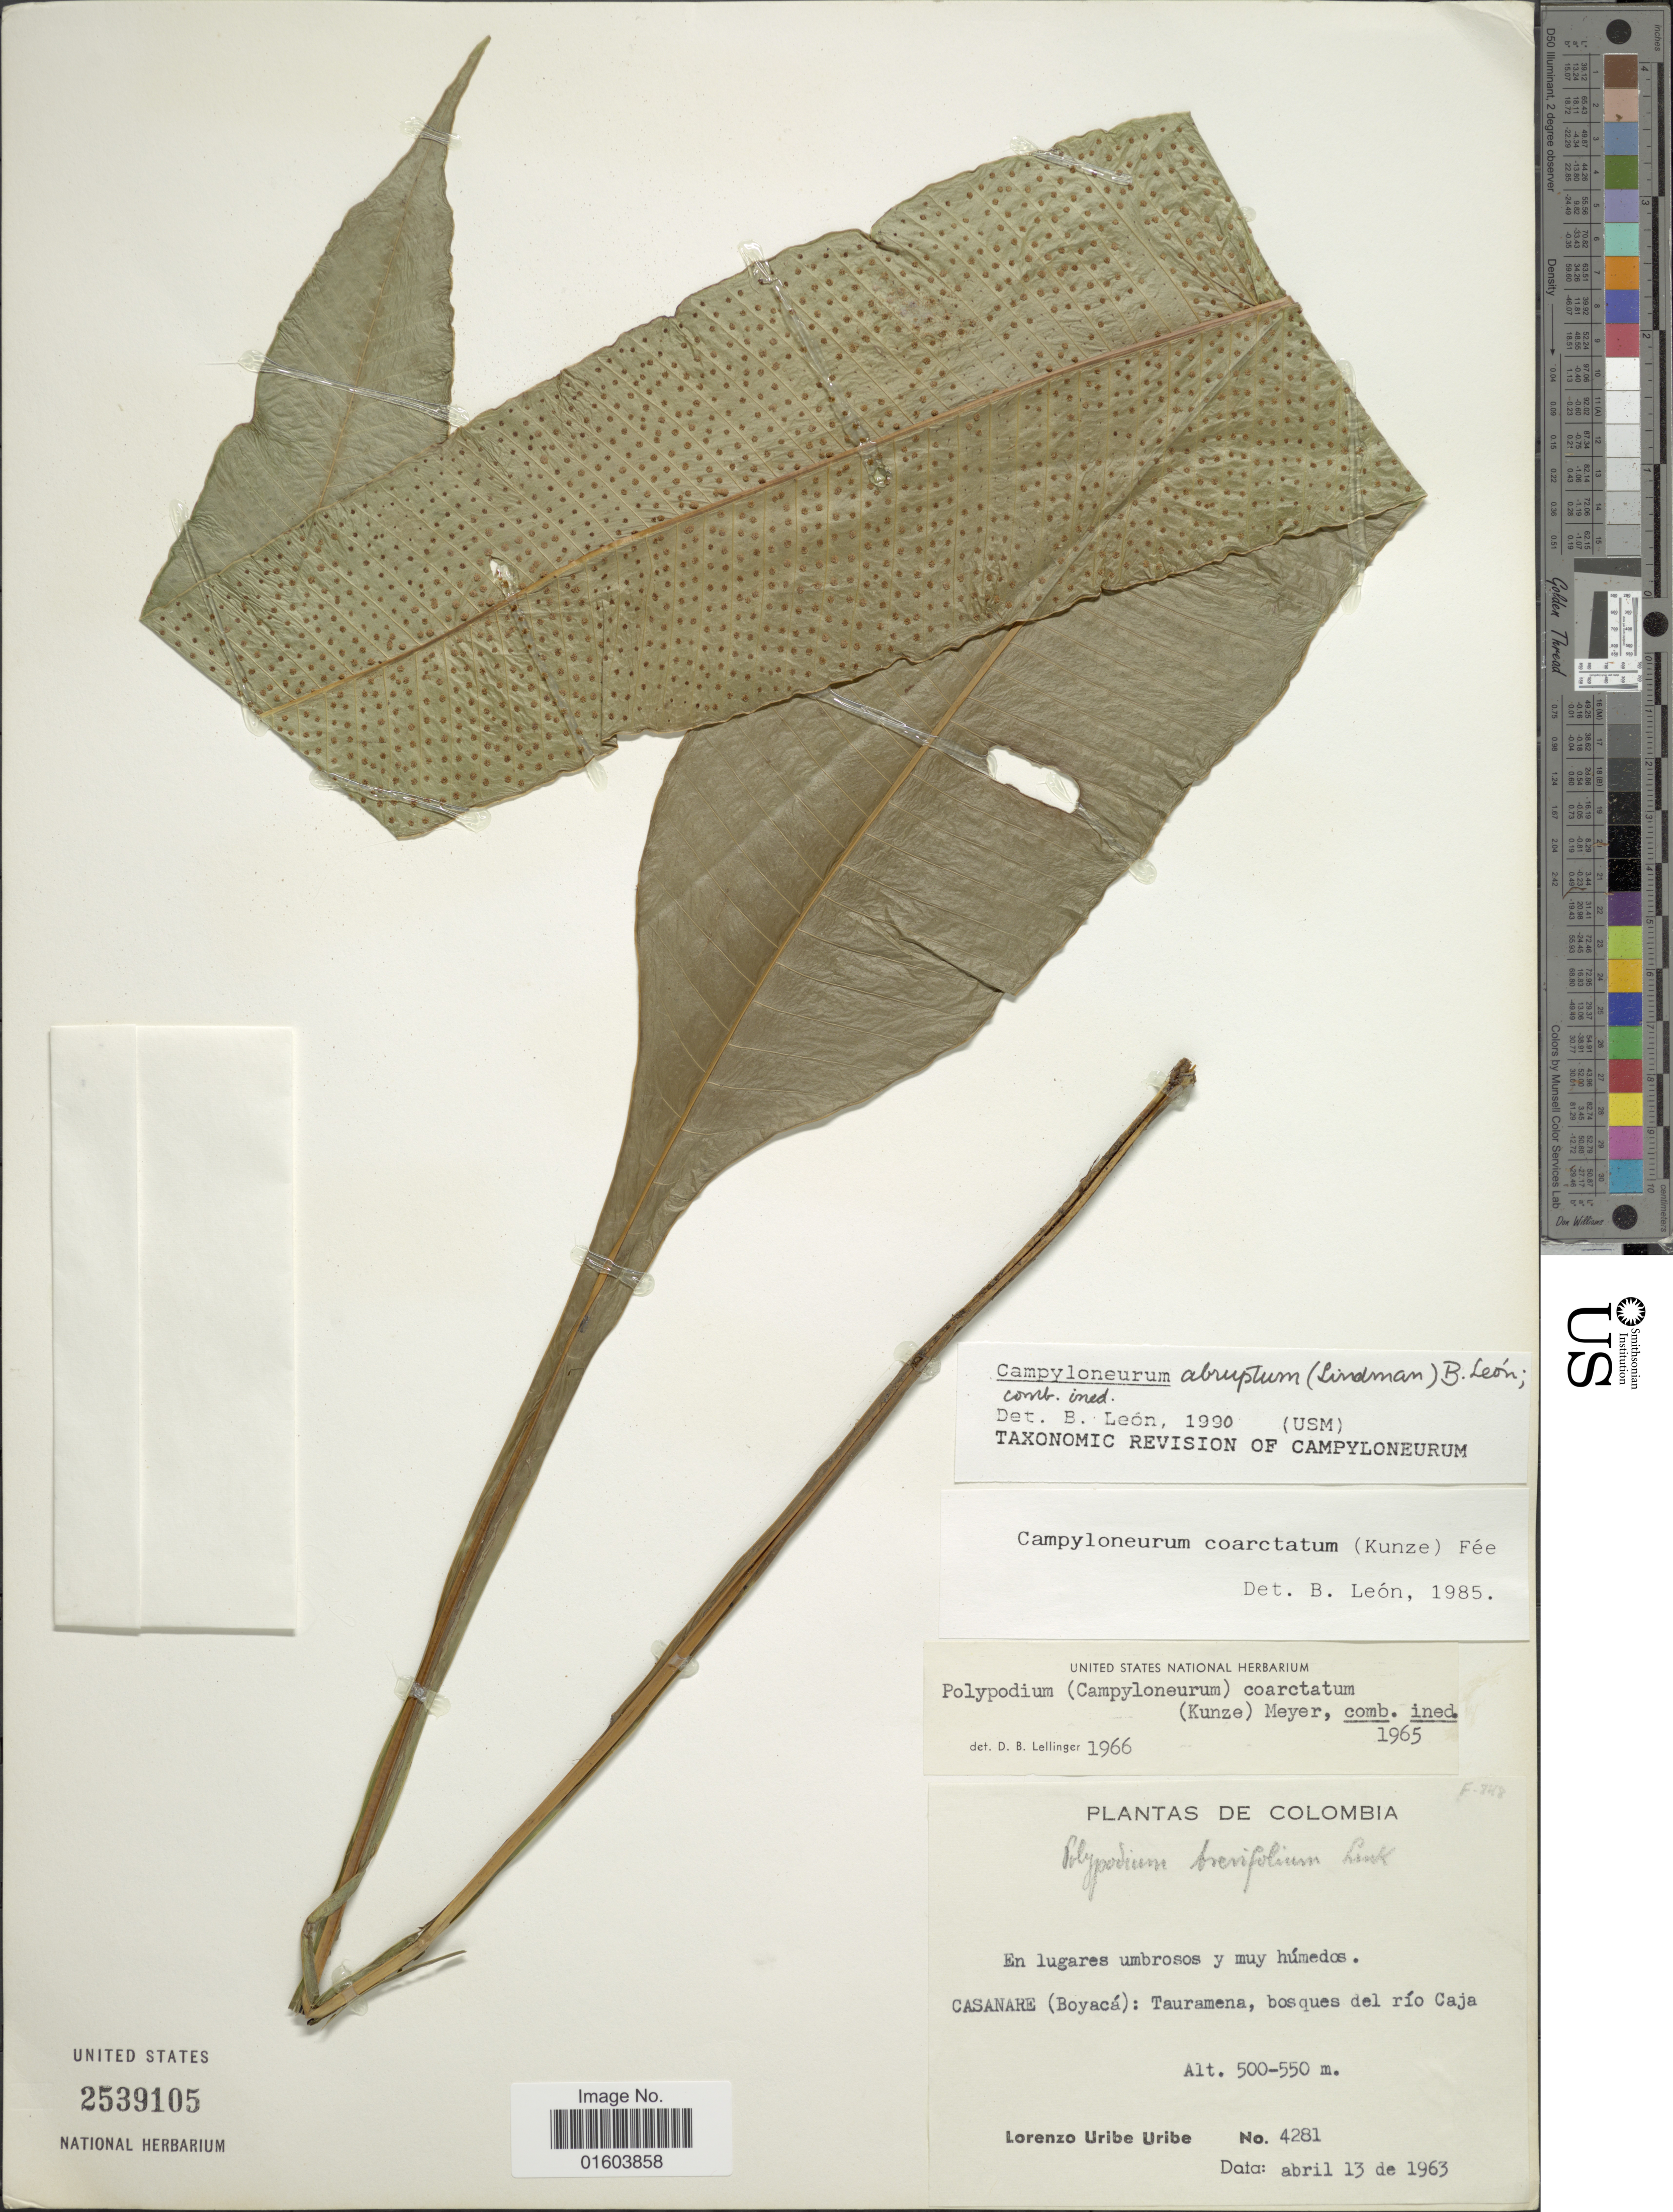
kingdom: Plantae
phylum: Tracheophyta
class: Polypodiopsida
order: Polypodiales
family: Polypodiaceae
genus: Campyloneurum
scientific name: Campyloneurum abruptum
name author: (Lindm.) B. León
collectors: L. Uribe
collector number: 4281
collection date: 1963-04-13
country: Colombia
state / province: Boyacá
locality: Colombia, Casanare (Boyaca): Tauramena, bosque del rio Caja.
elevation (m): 500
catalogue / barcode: US 2539105